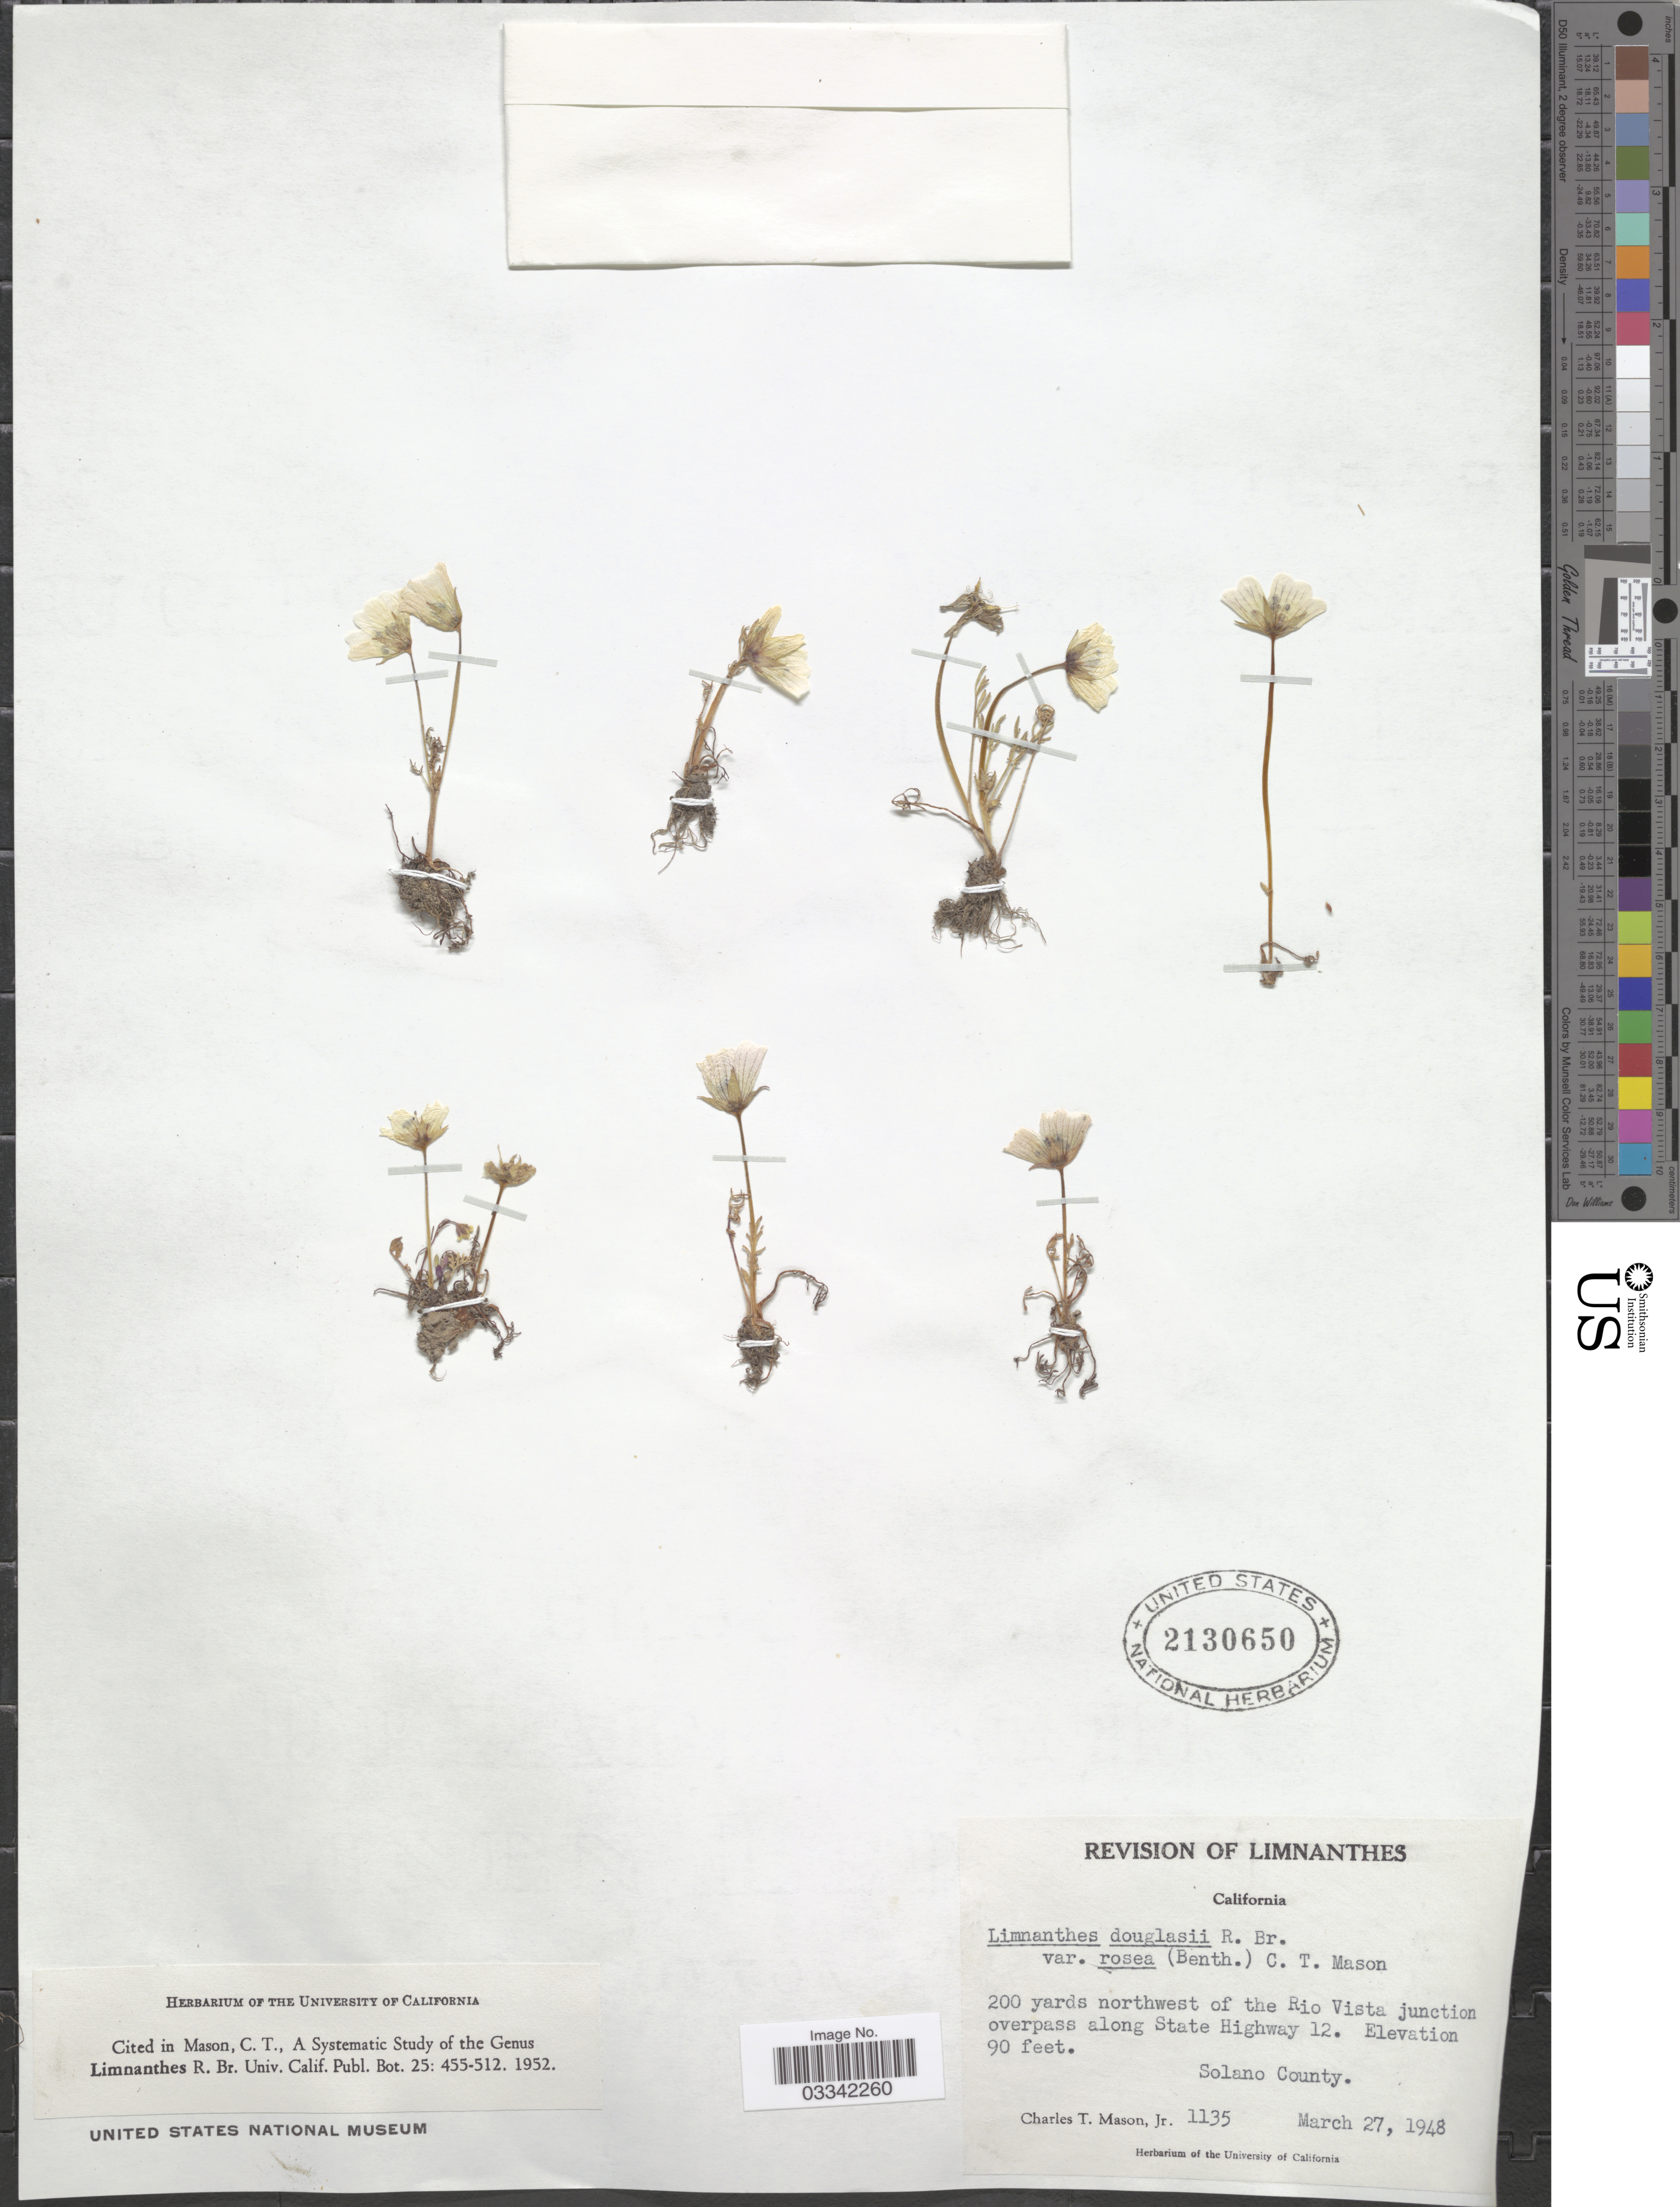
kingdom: Plantae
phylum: Tracheophyta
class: Magnoliopsida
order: Brassicales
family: Limnanthaceae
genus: Limnanthes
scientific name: Limnanthes douglasii var. rosea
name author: (Hartw. ex Benth.) Mason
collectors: C. T. Mason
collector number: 1135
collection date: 1948-03-27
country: United States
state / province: California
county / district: Solano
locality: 200 yards northwest of the Rio Vista junction overpass along State Highway 12. Solano County.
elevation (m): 27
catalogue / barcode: US 2130650